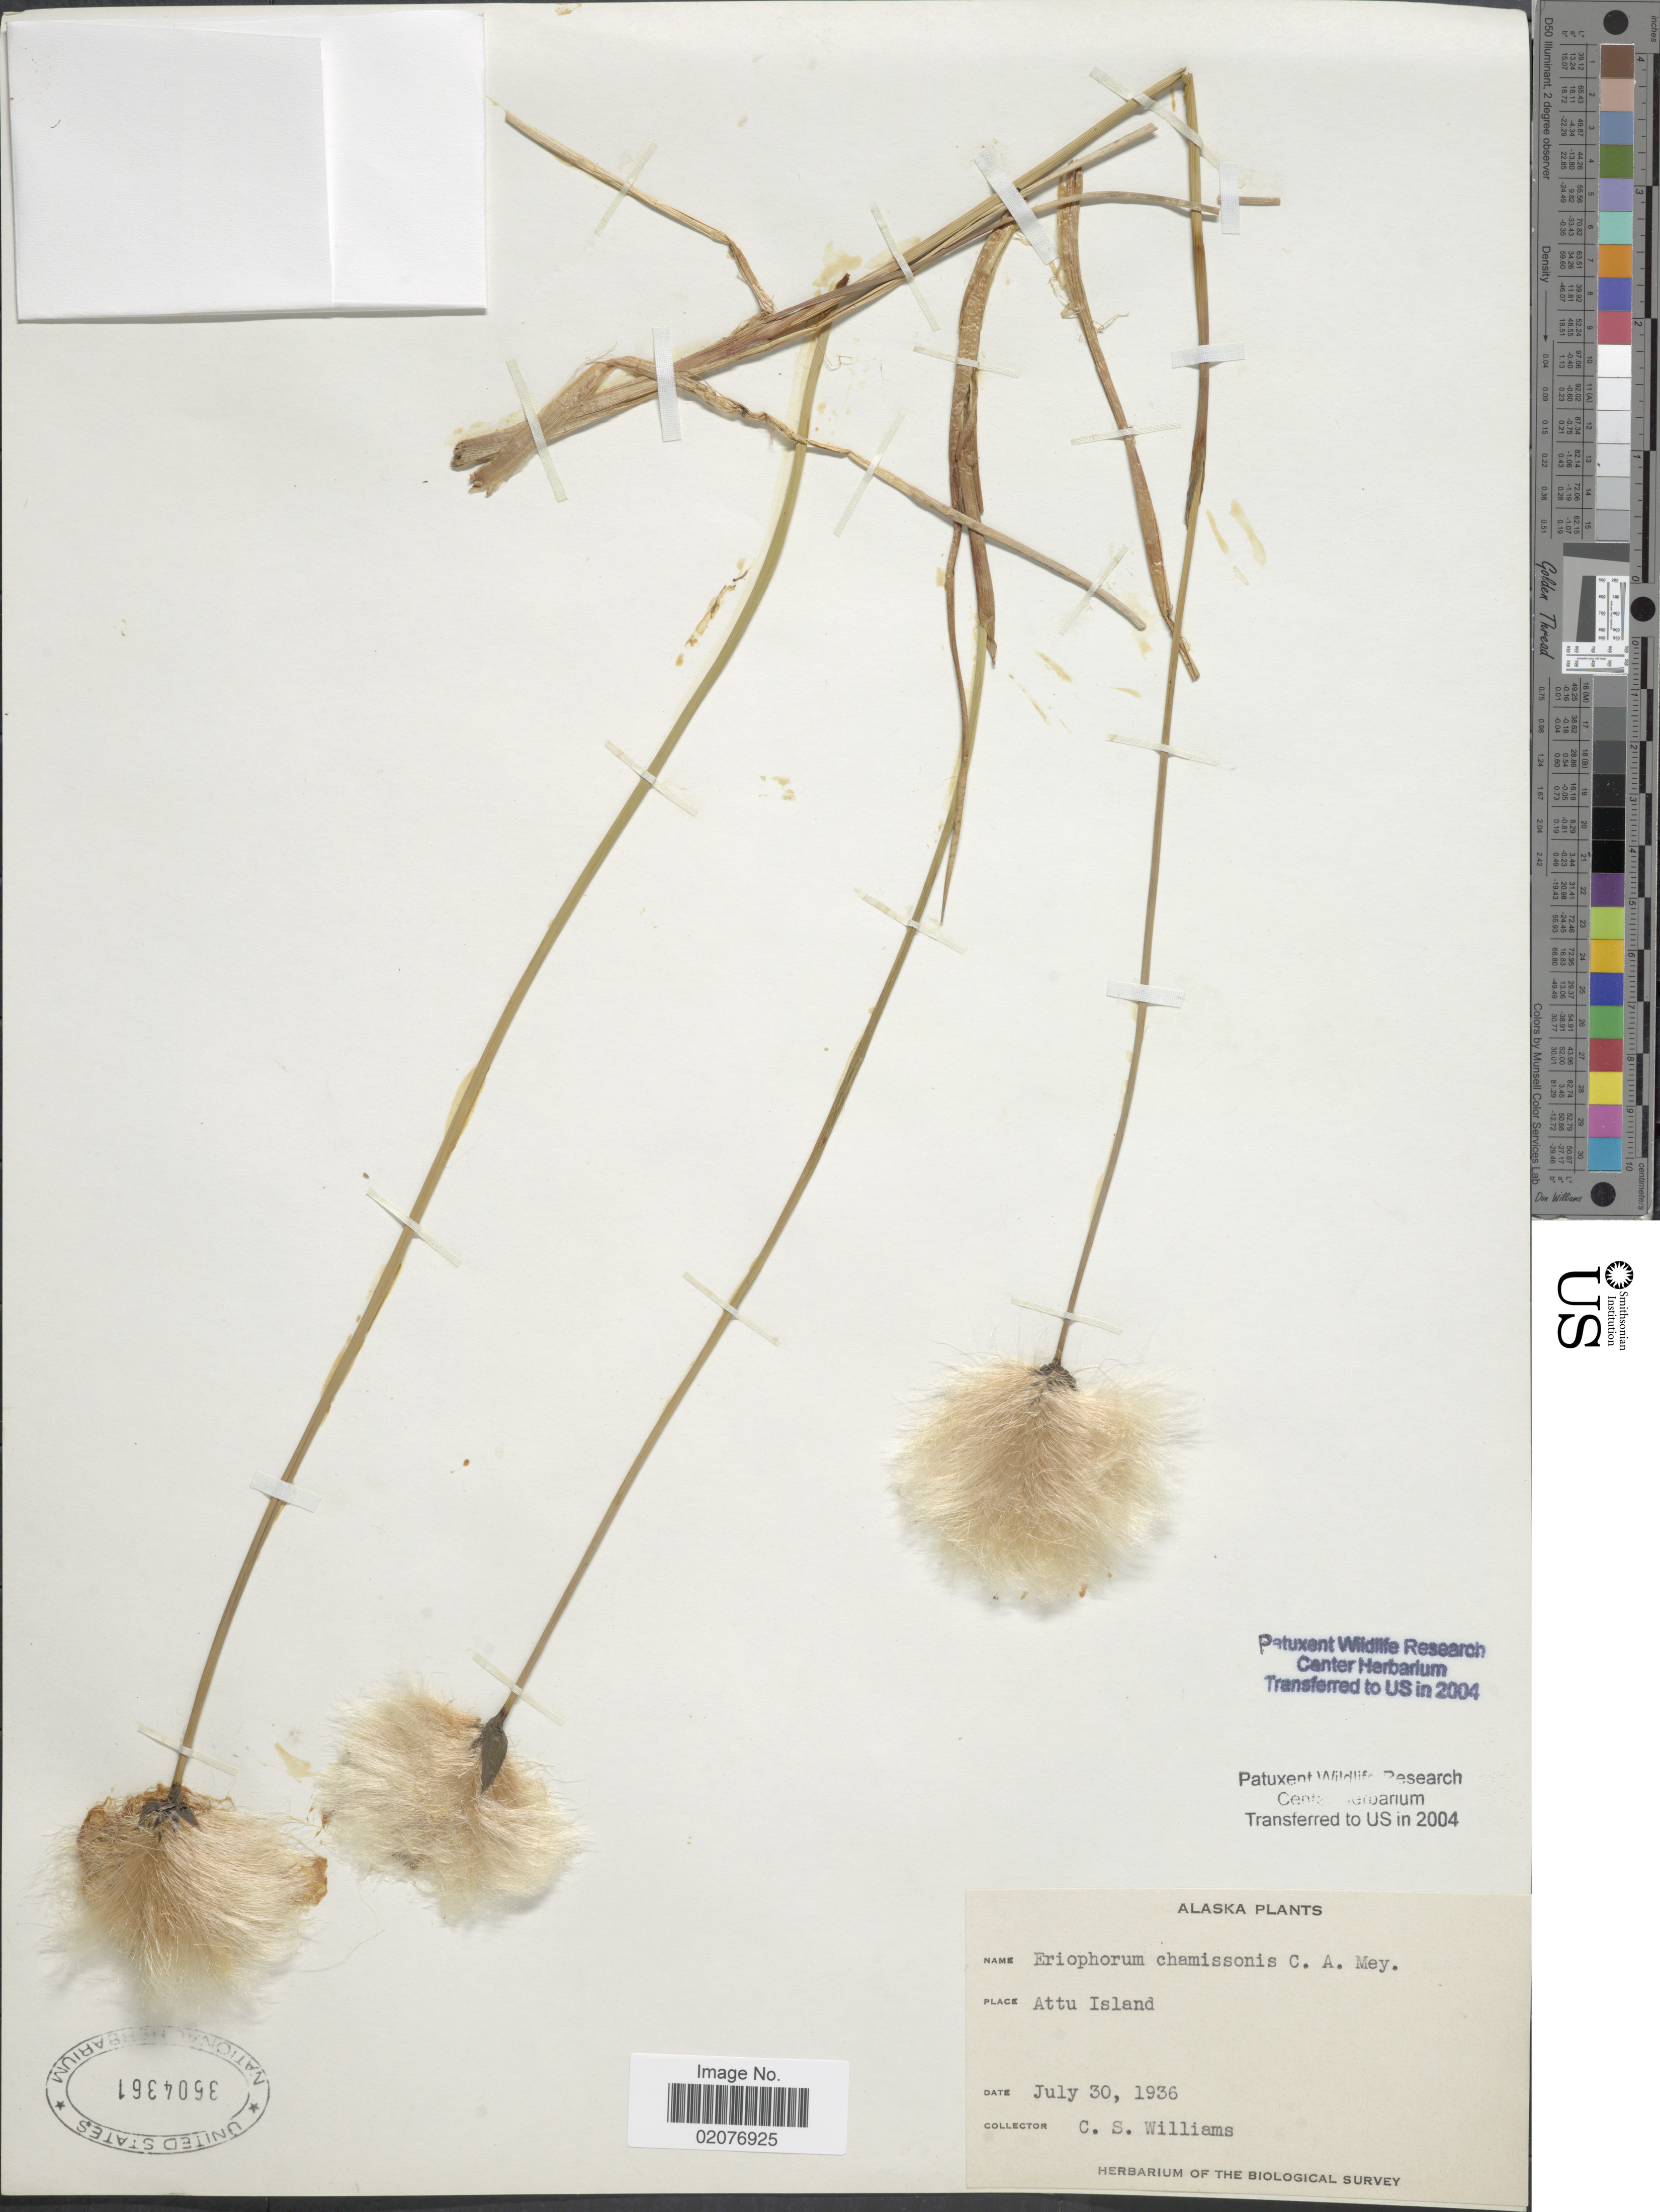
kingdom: Plantae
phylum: Tracheophyta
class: Liliopsida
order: Poales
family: Cyperaceae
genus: Eriophorum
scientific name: Eriophorum chamissonis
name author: C.A. Mey.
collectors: C. Williams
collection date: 1936-07-30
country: United States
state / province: Alaska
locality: Attu Island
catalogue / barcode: US 3604361